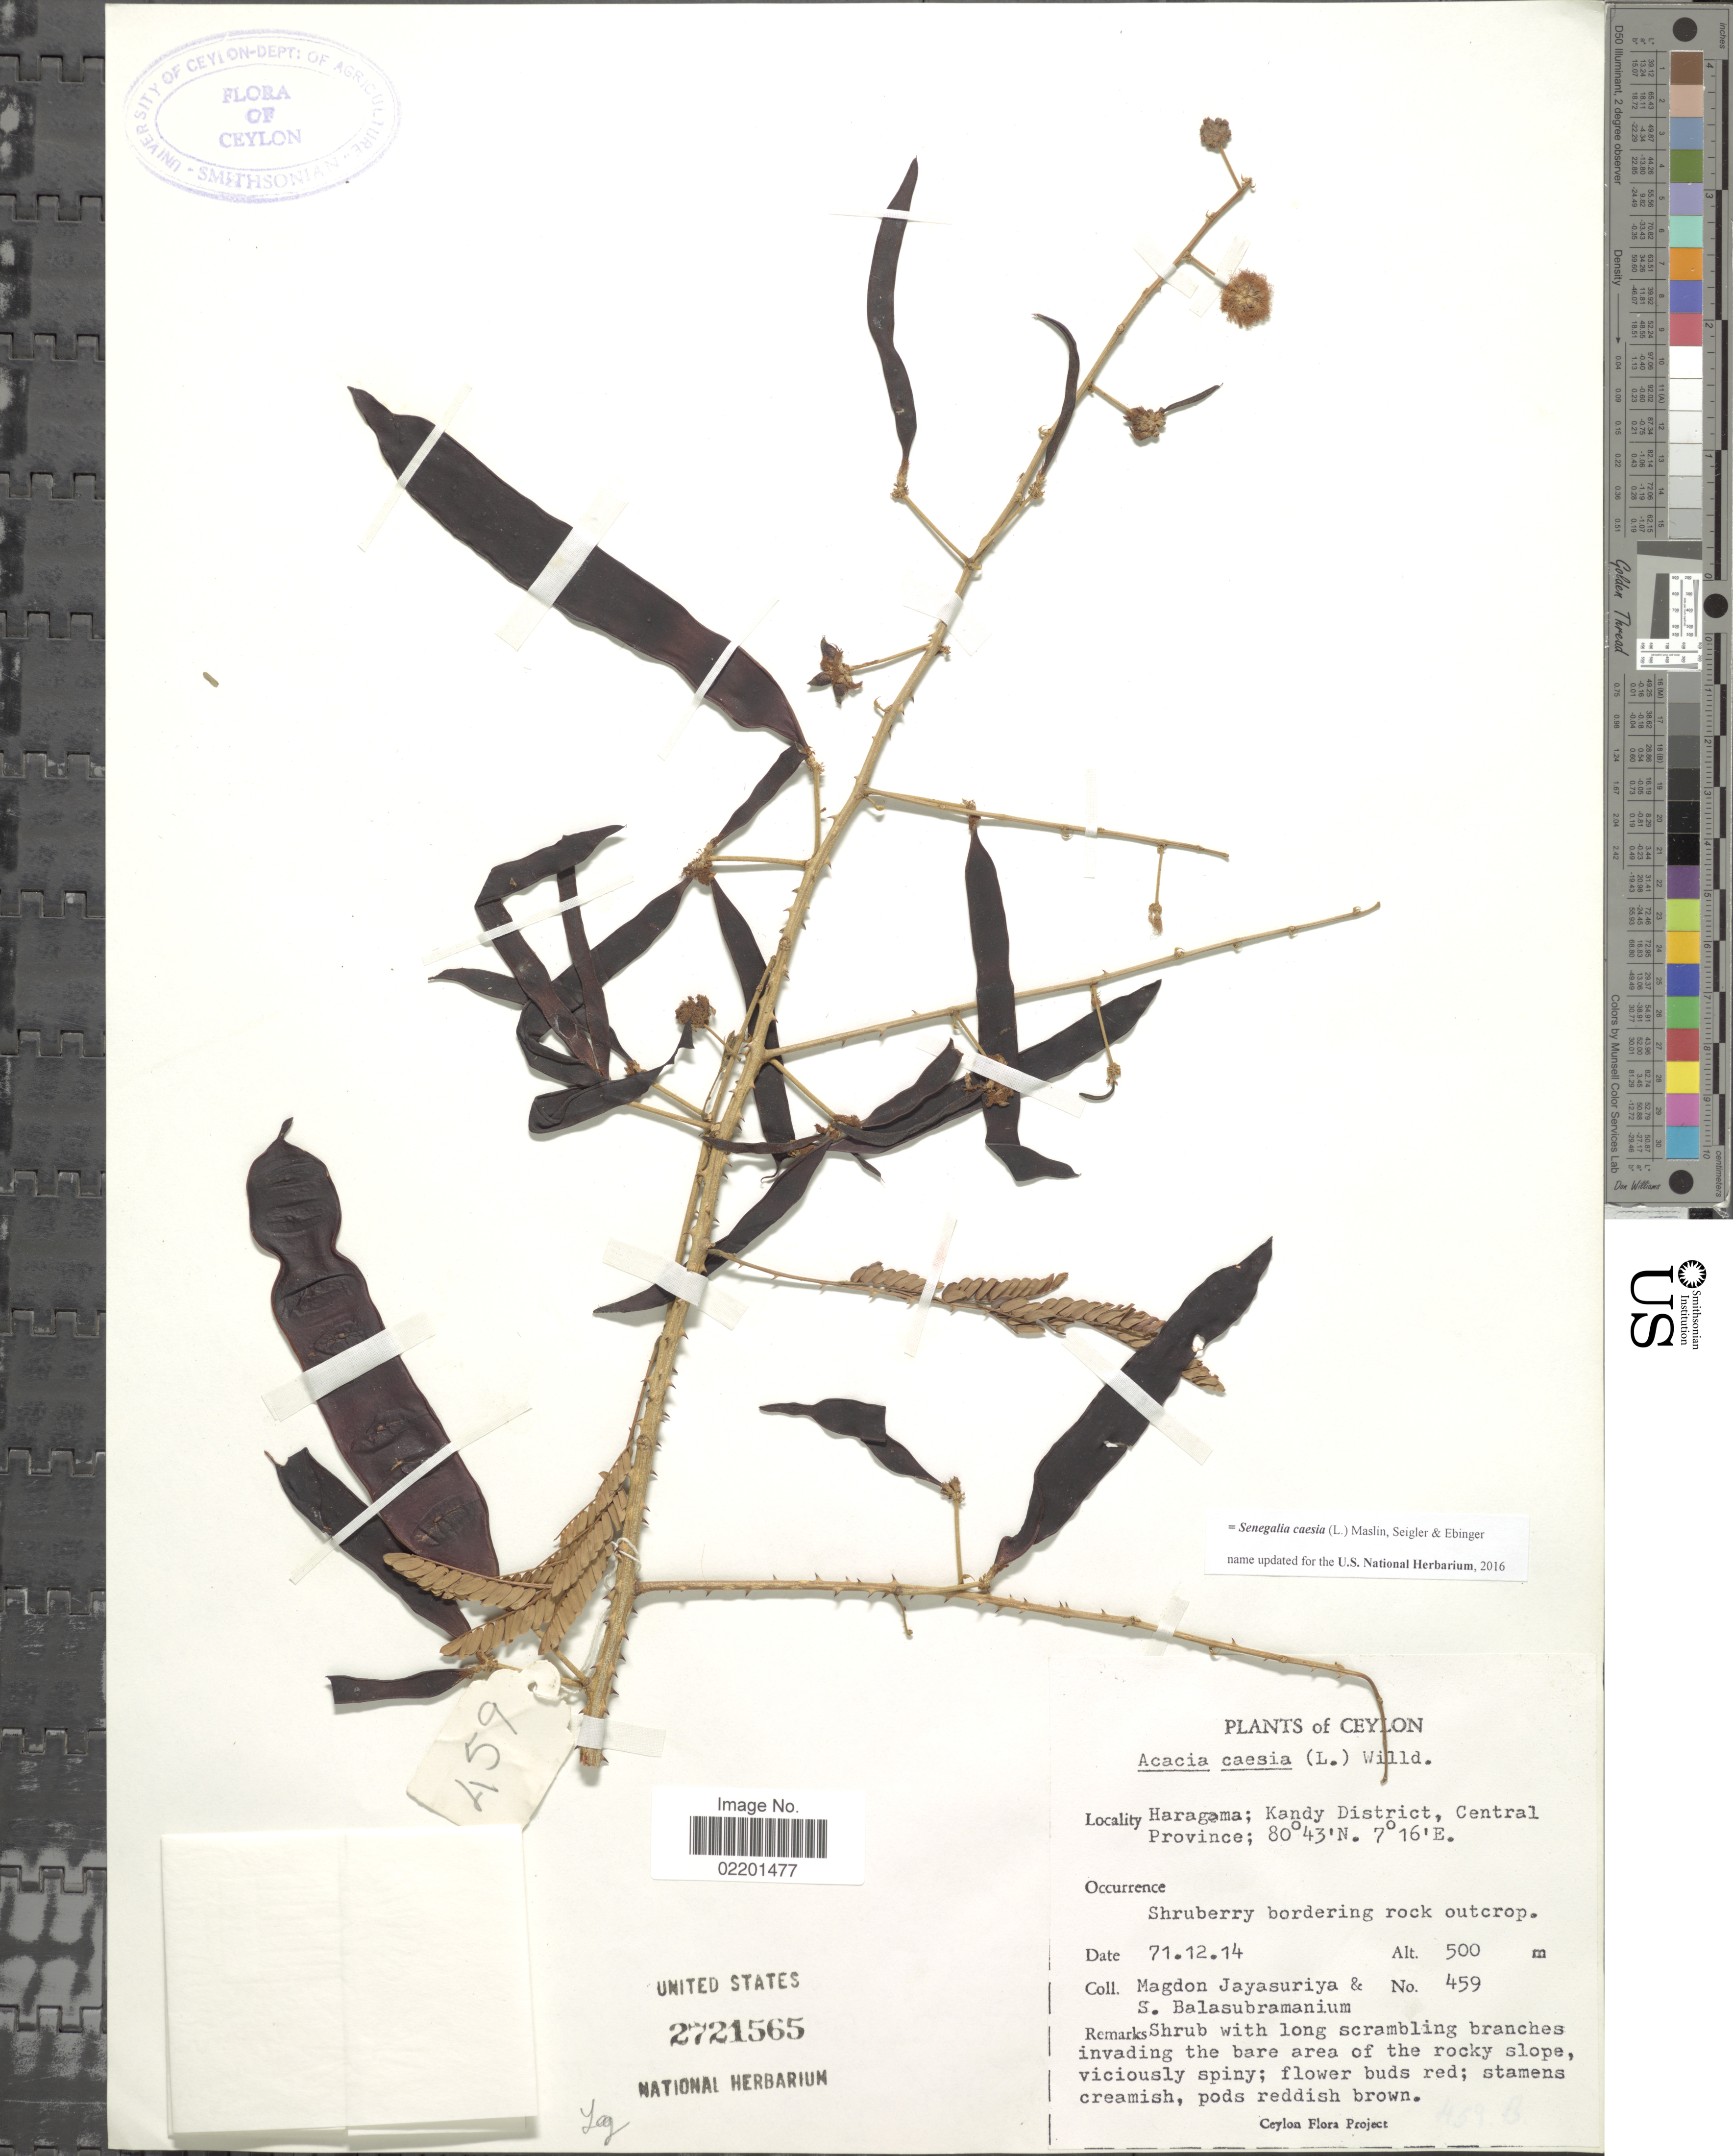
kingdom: Plantae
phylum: Tracheophyta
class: Magnoliopsida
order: Fabales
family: Fabaceae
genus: Senegalia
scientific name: Senegalia caesia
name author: (L.) Maslin et al.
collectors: A. H. Jayasuriya & S. Balasubramanium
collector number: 459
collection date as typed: Transcribed d/m/y: 14/12/71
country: Sri Lanka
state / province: Central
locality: Ceylon. Haragama: Kandy District, Central Province.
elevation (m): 500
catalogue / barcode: US 2721565